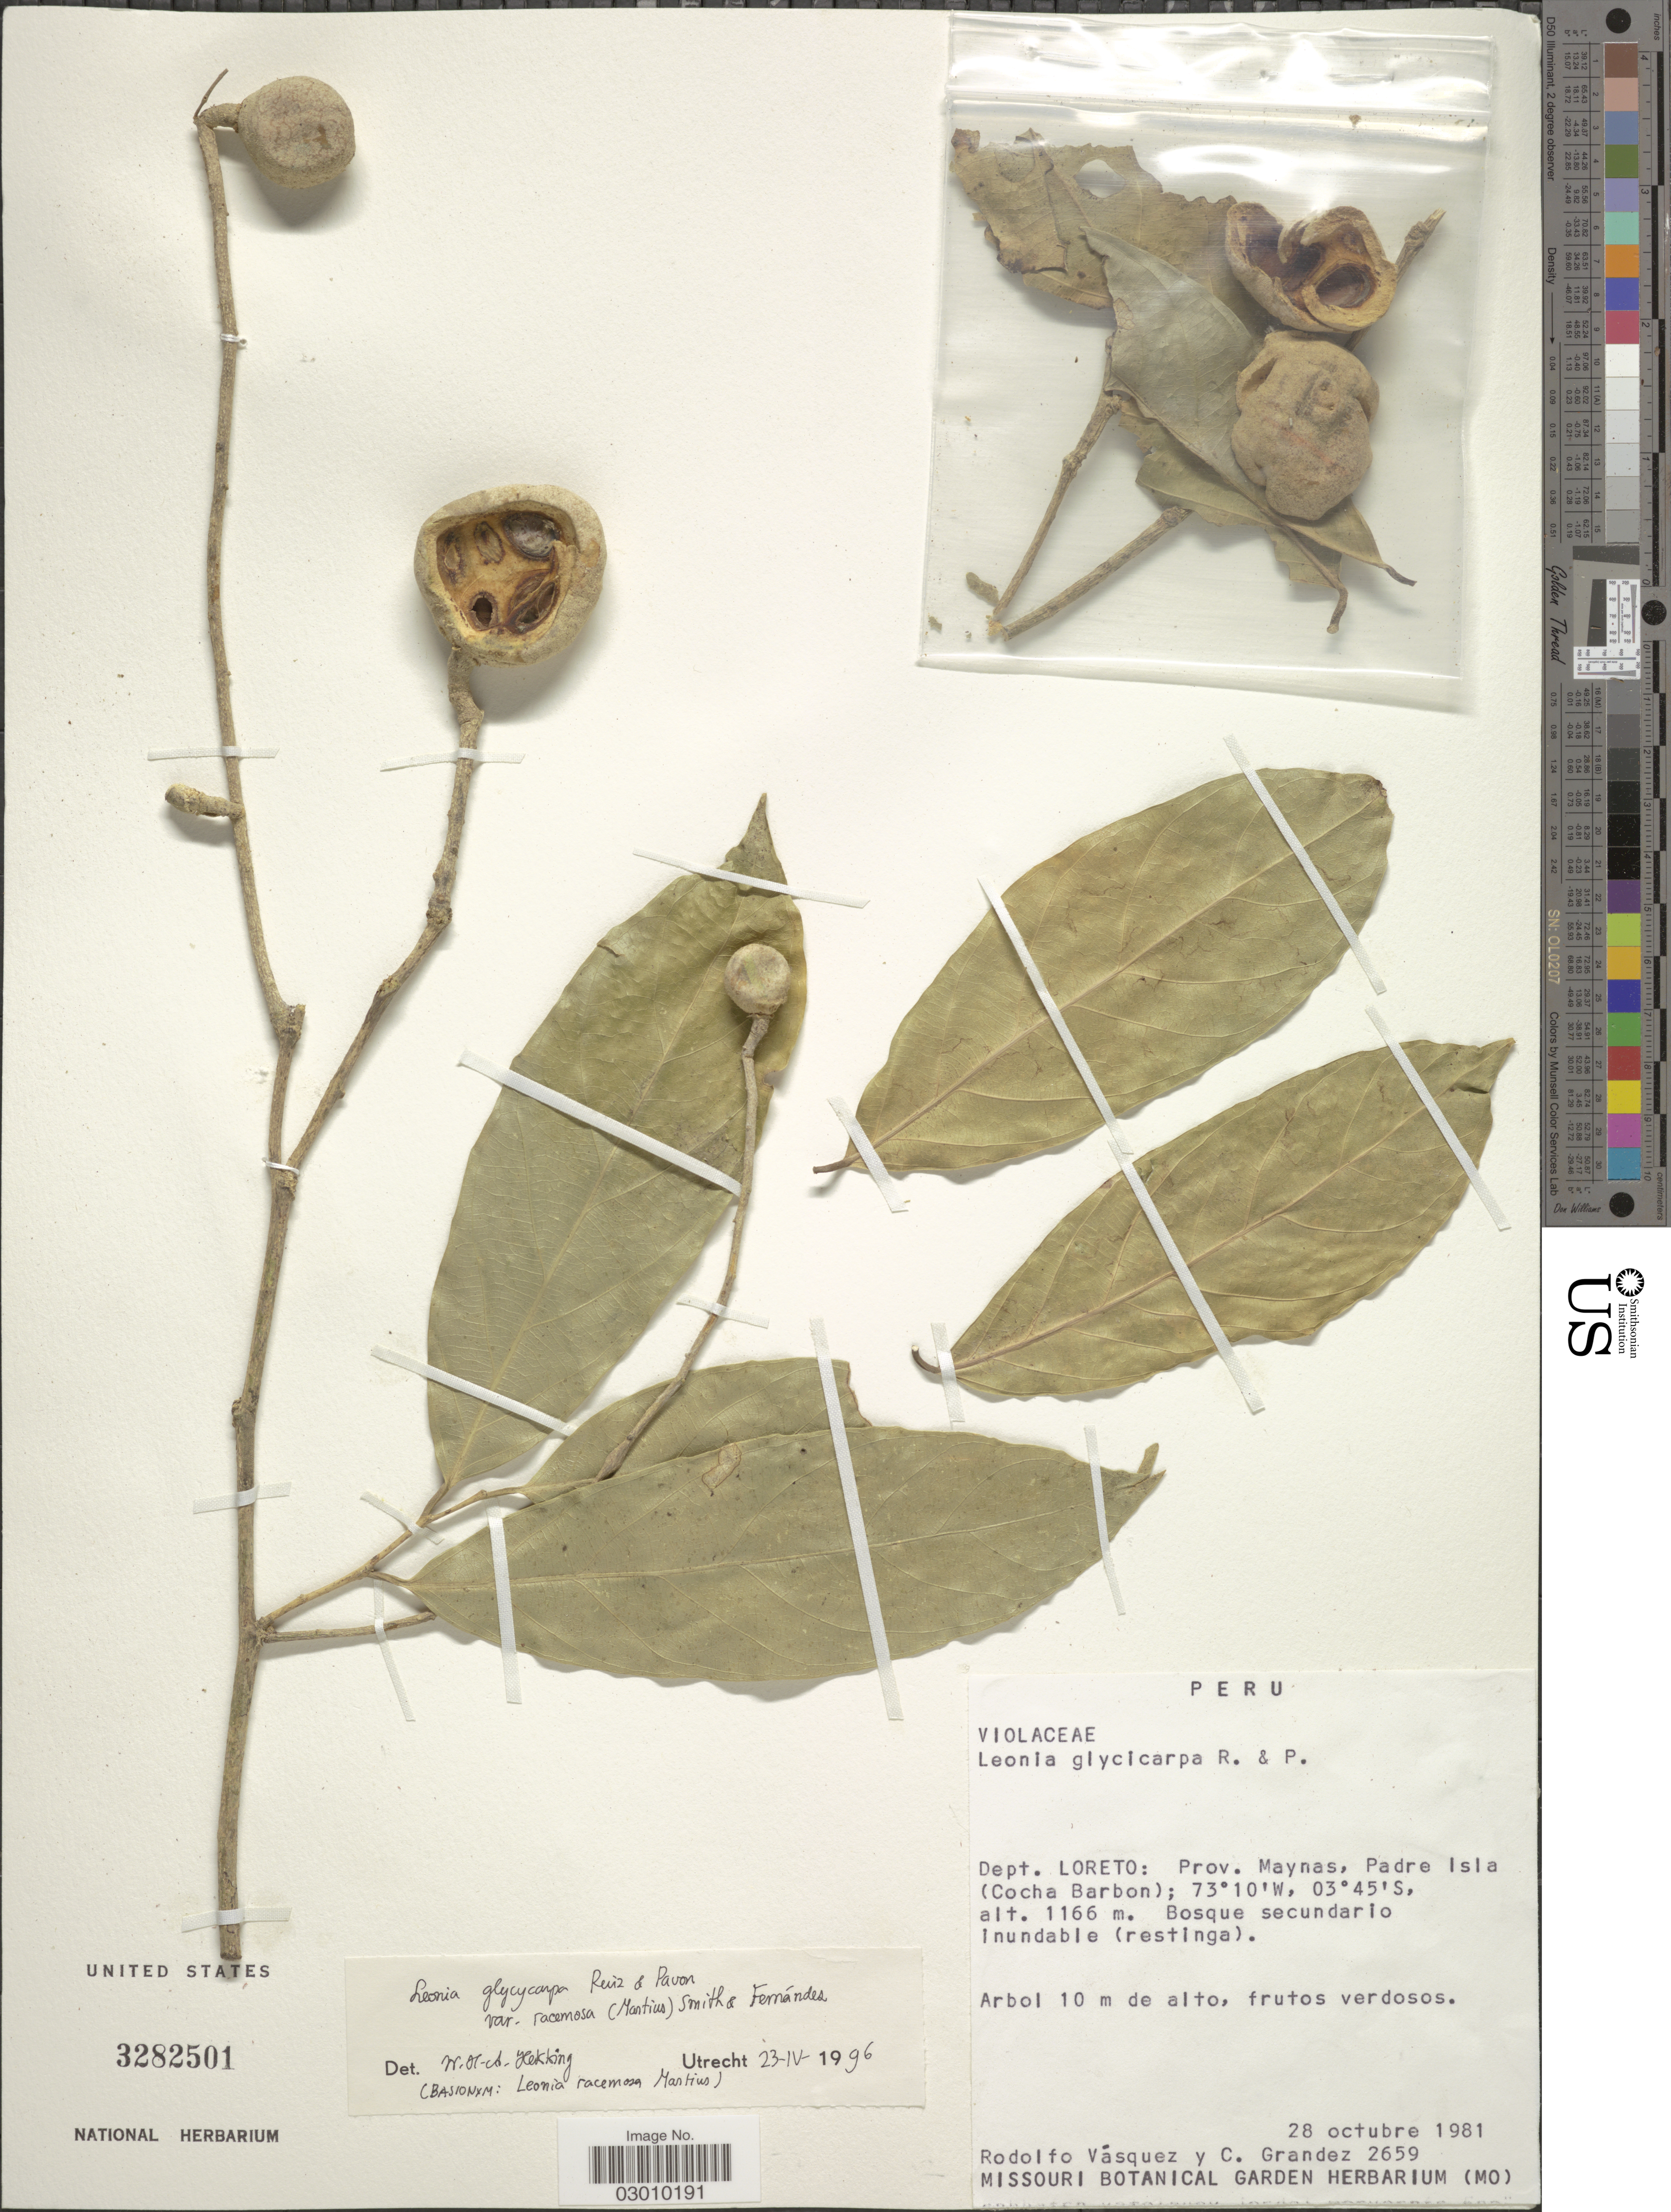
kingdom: Plantae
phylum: Tracheophyta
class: Magnoliopsida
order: Malpighiales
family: Violaceae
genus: Leonia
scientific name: Leonia glycycarpa var. racemosa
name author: (Mart.) L.B. Sm. & A. Fernández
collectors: R. Vásquez & C. Grández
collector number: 2659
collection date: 1981-10-28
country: Peru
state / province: Loreto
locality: Dept. Loreto: Prov. Maynas, Padre Isla (Cocha Barbon).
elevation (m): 1166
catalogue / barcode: US 3282501